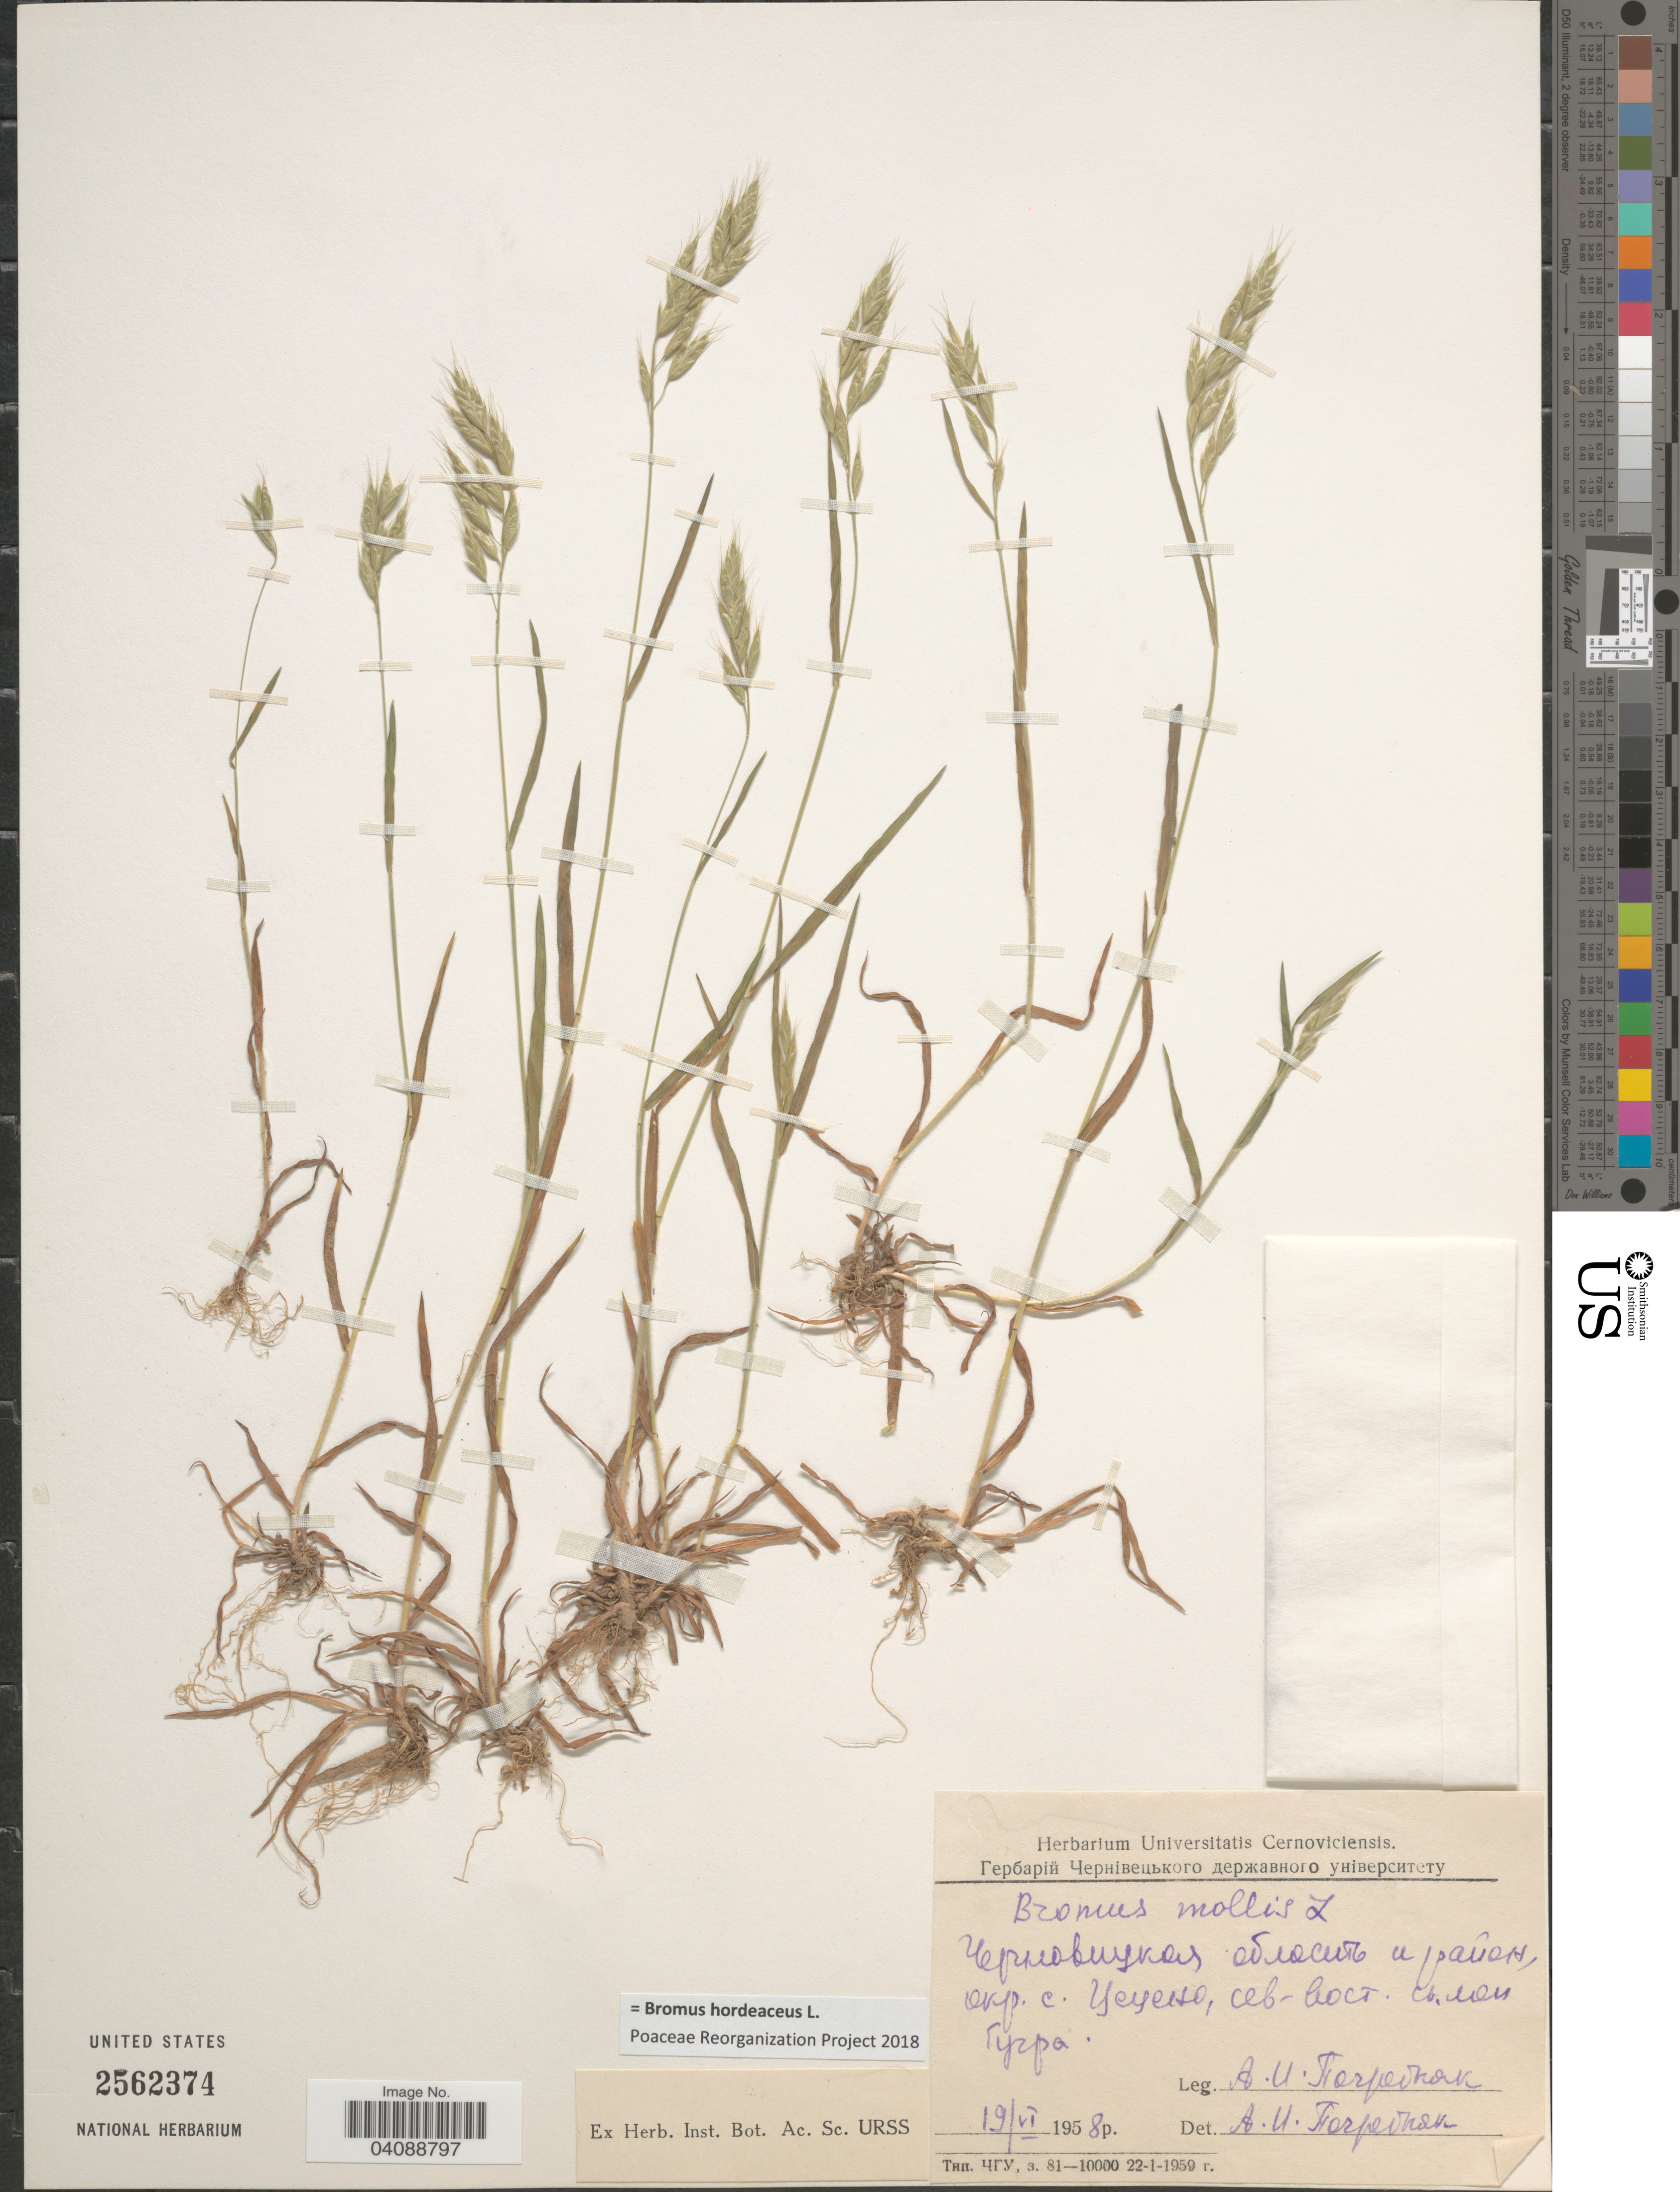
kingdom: Plantae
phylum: Tracheophyta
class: Liliopsida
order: Poales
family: Poaceae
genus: Bromus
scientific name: Bromus hordeaceus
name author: L.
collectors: A. Pogrebnyak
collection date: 1958-06-19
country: Ukraine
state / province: Chernivtsi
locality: Vicinity of village Tsetseno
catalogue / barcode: US 2562374